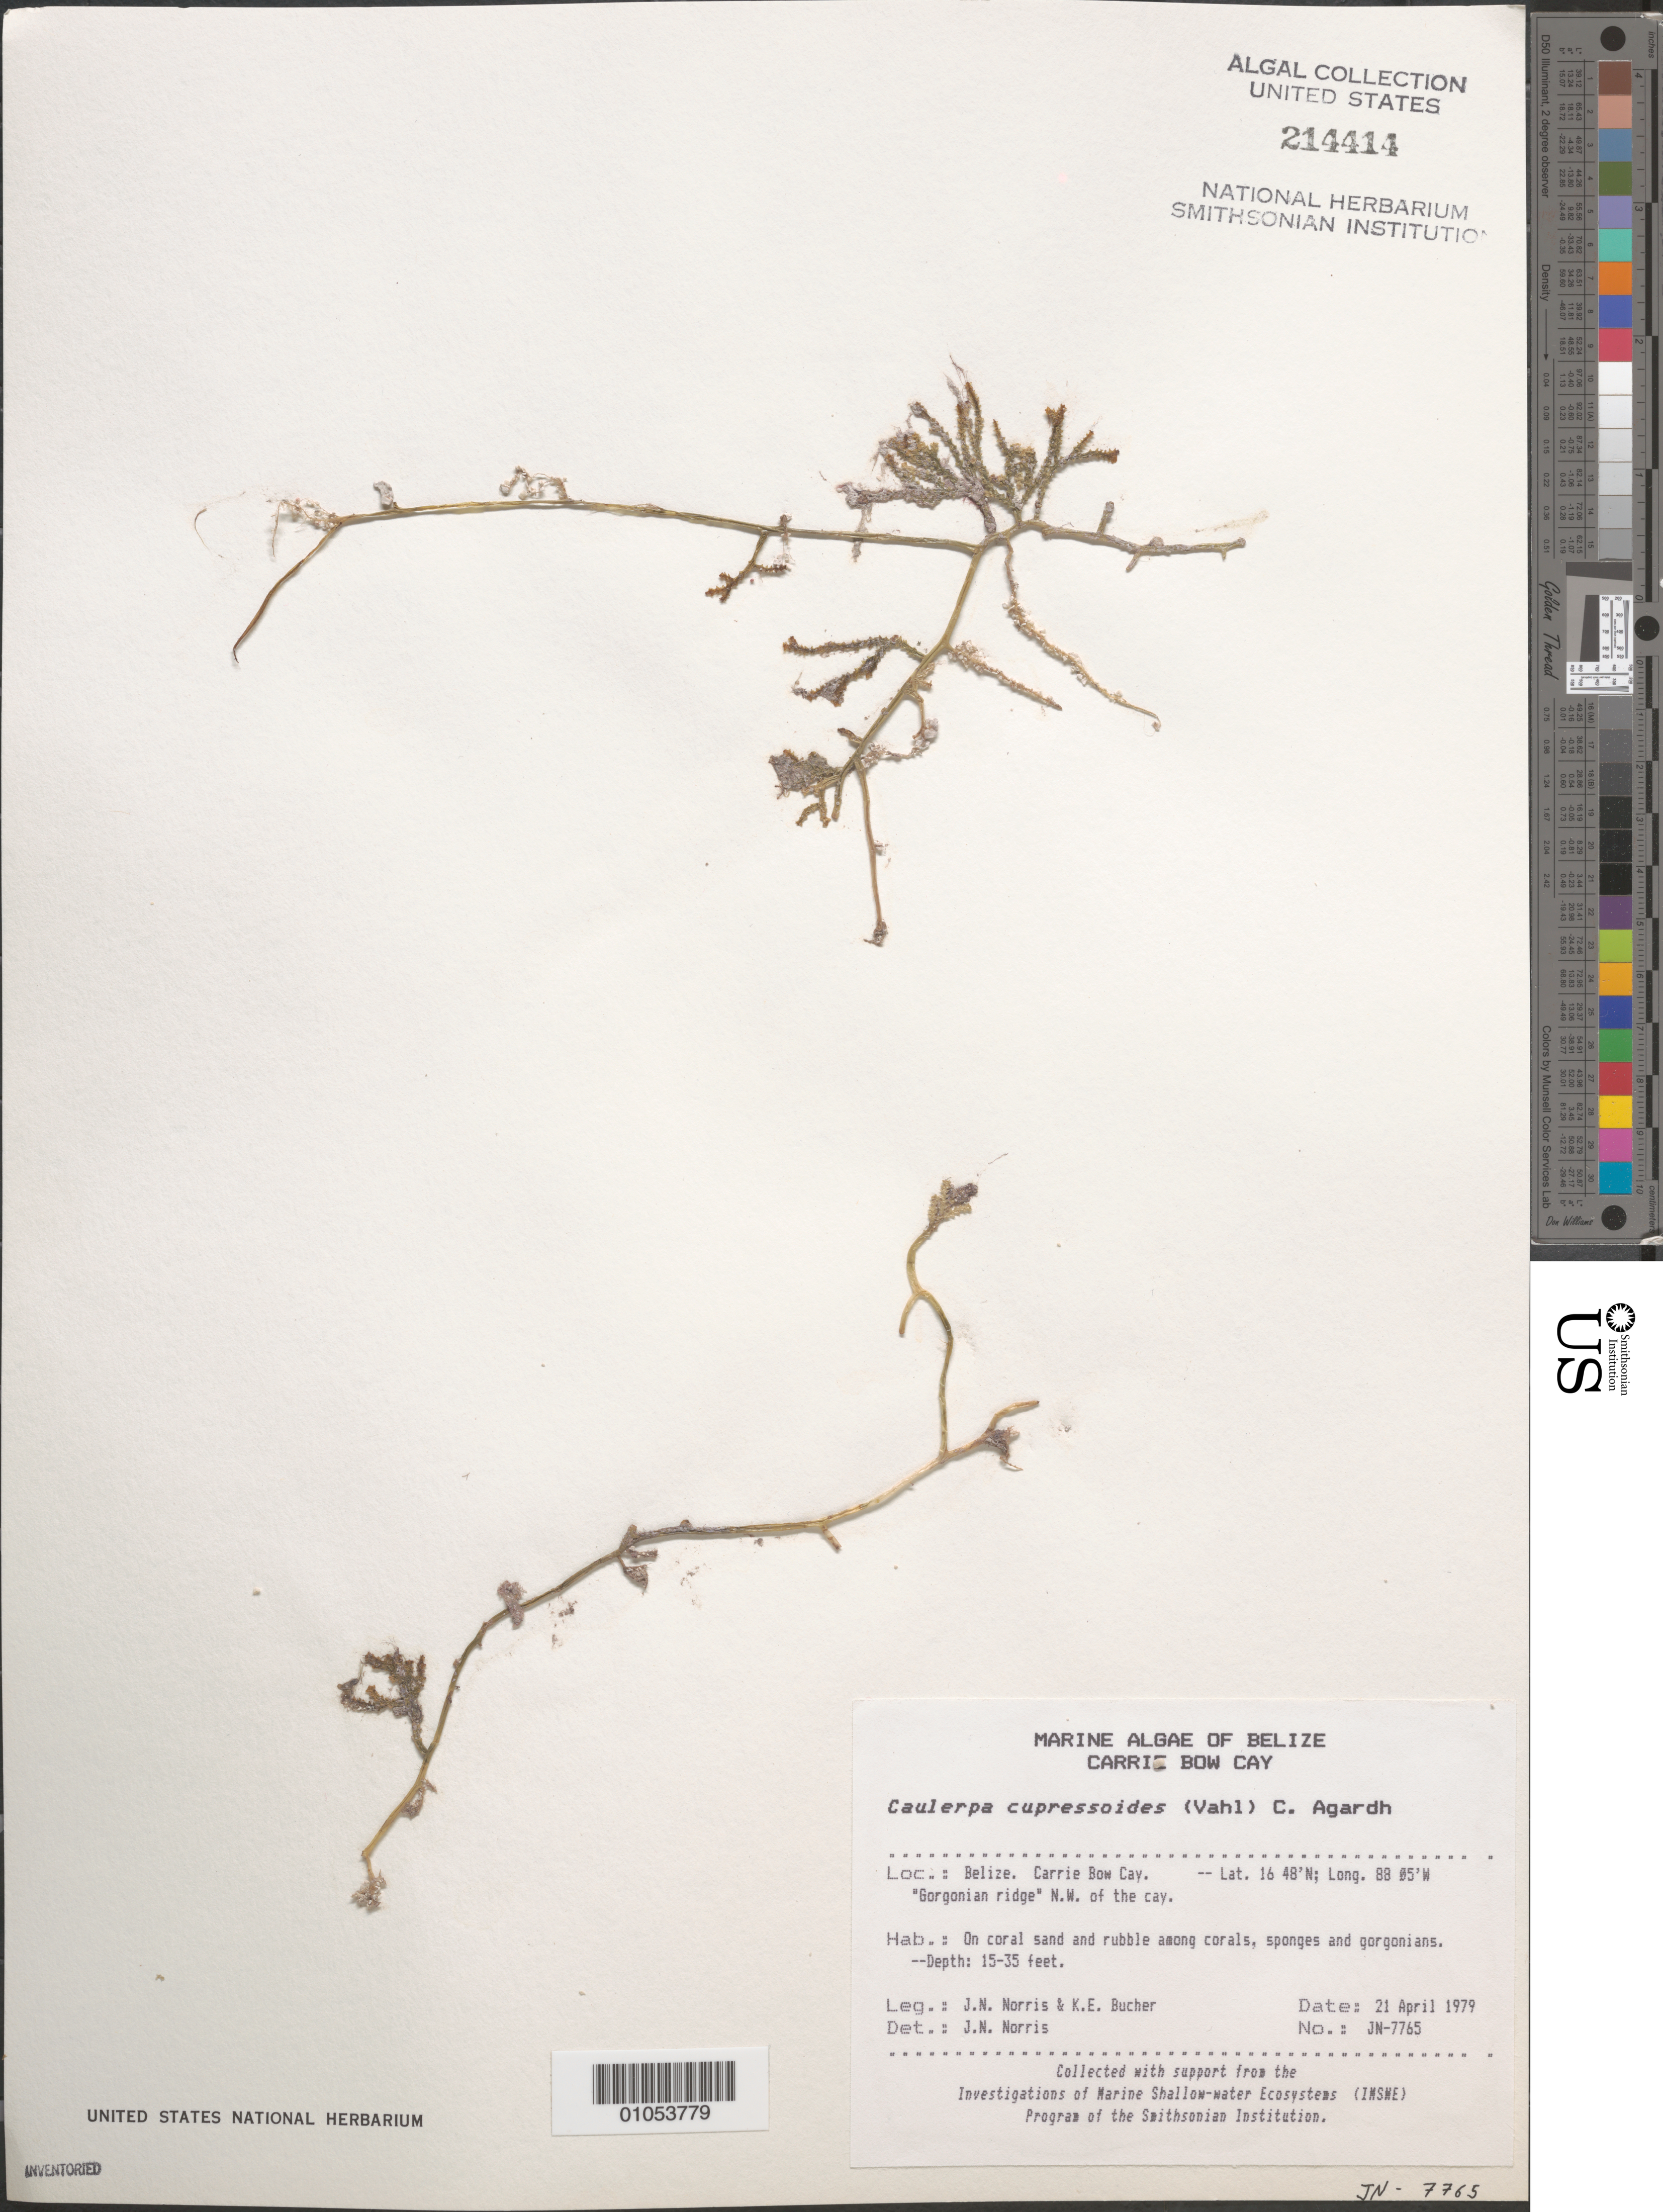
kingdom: Plantae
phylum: Chlorophyta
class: Ulvophyceae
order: Bryopsidales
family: Caulerpaceae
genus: Caulerpa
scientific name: Caulerpa cupressoides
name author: (Vahl) C. Agardh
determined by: Norris, James N.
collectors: J. N. Norris & K. E. Bucher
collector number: JN-7765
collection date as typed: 21 Apr 1979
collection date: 1979-04-21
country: Belize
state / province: Stann Creek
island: Carrie Bow Cay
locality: "Gorgonian ridge" northwest of the cay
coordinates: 16 48'N, 88 05'W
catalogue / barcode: US 214414